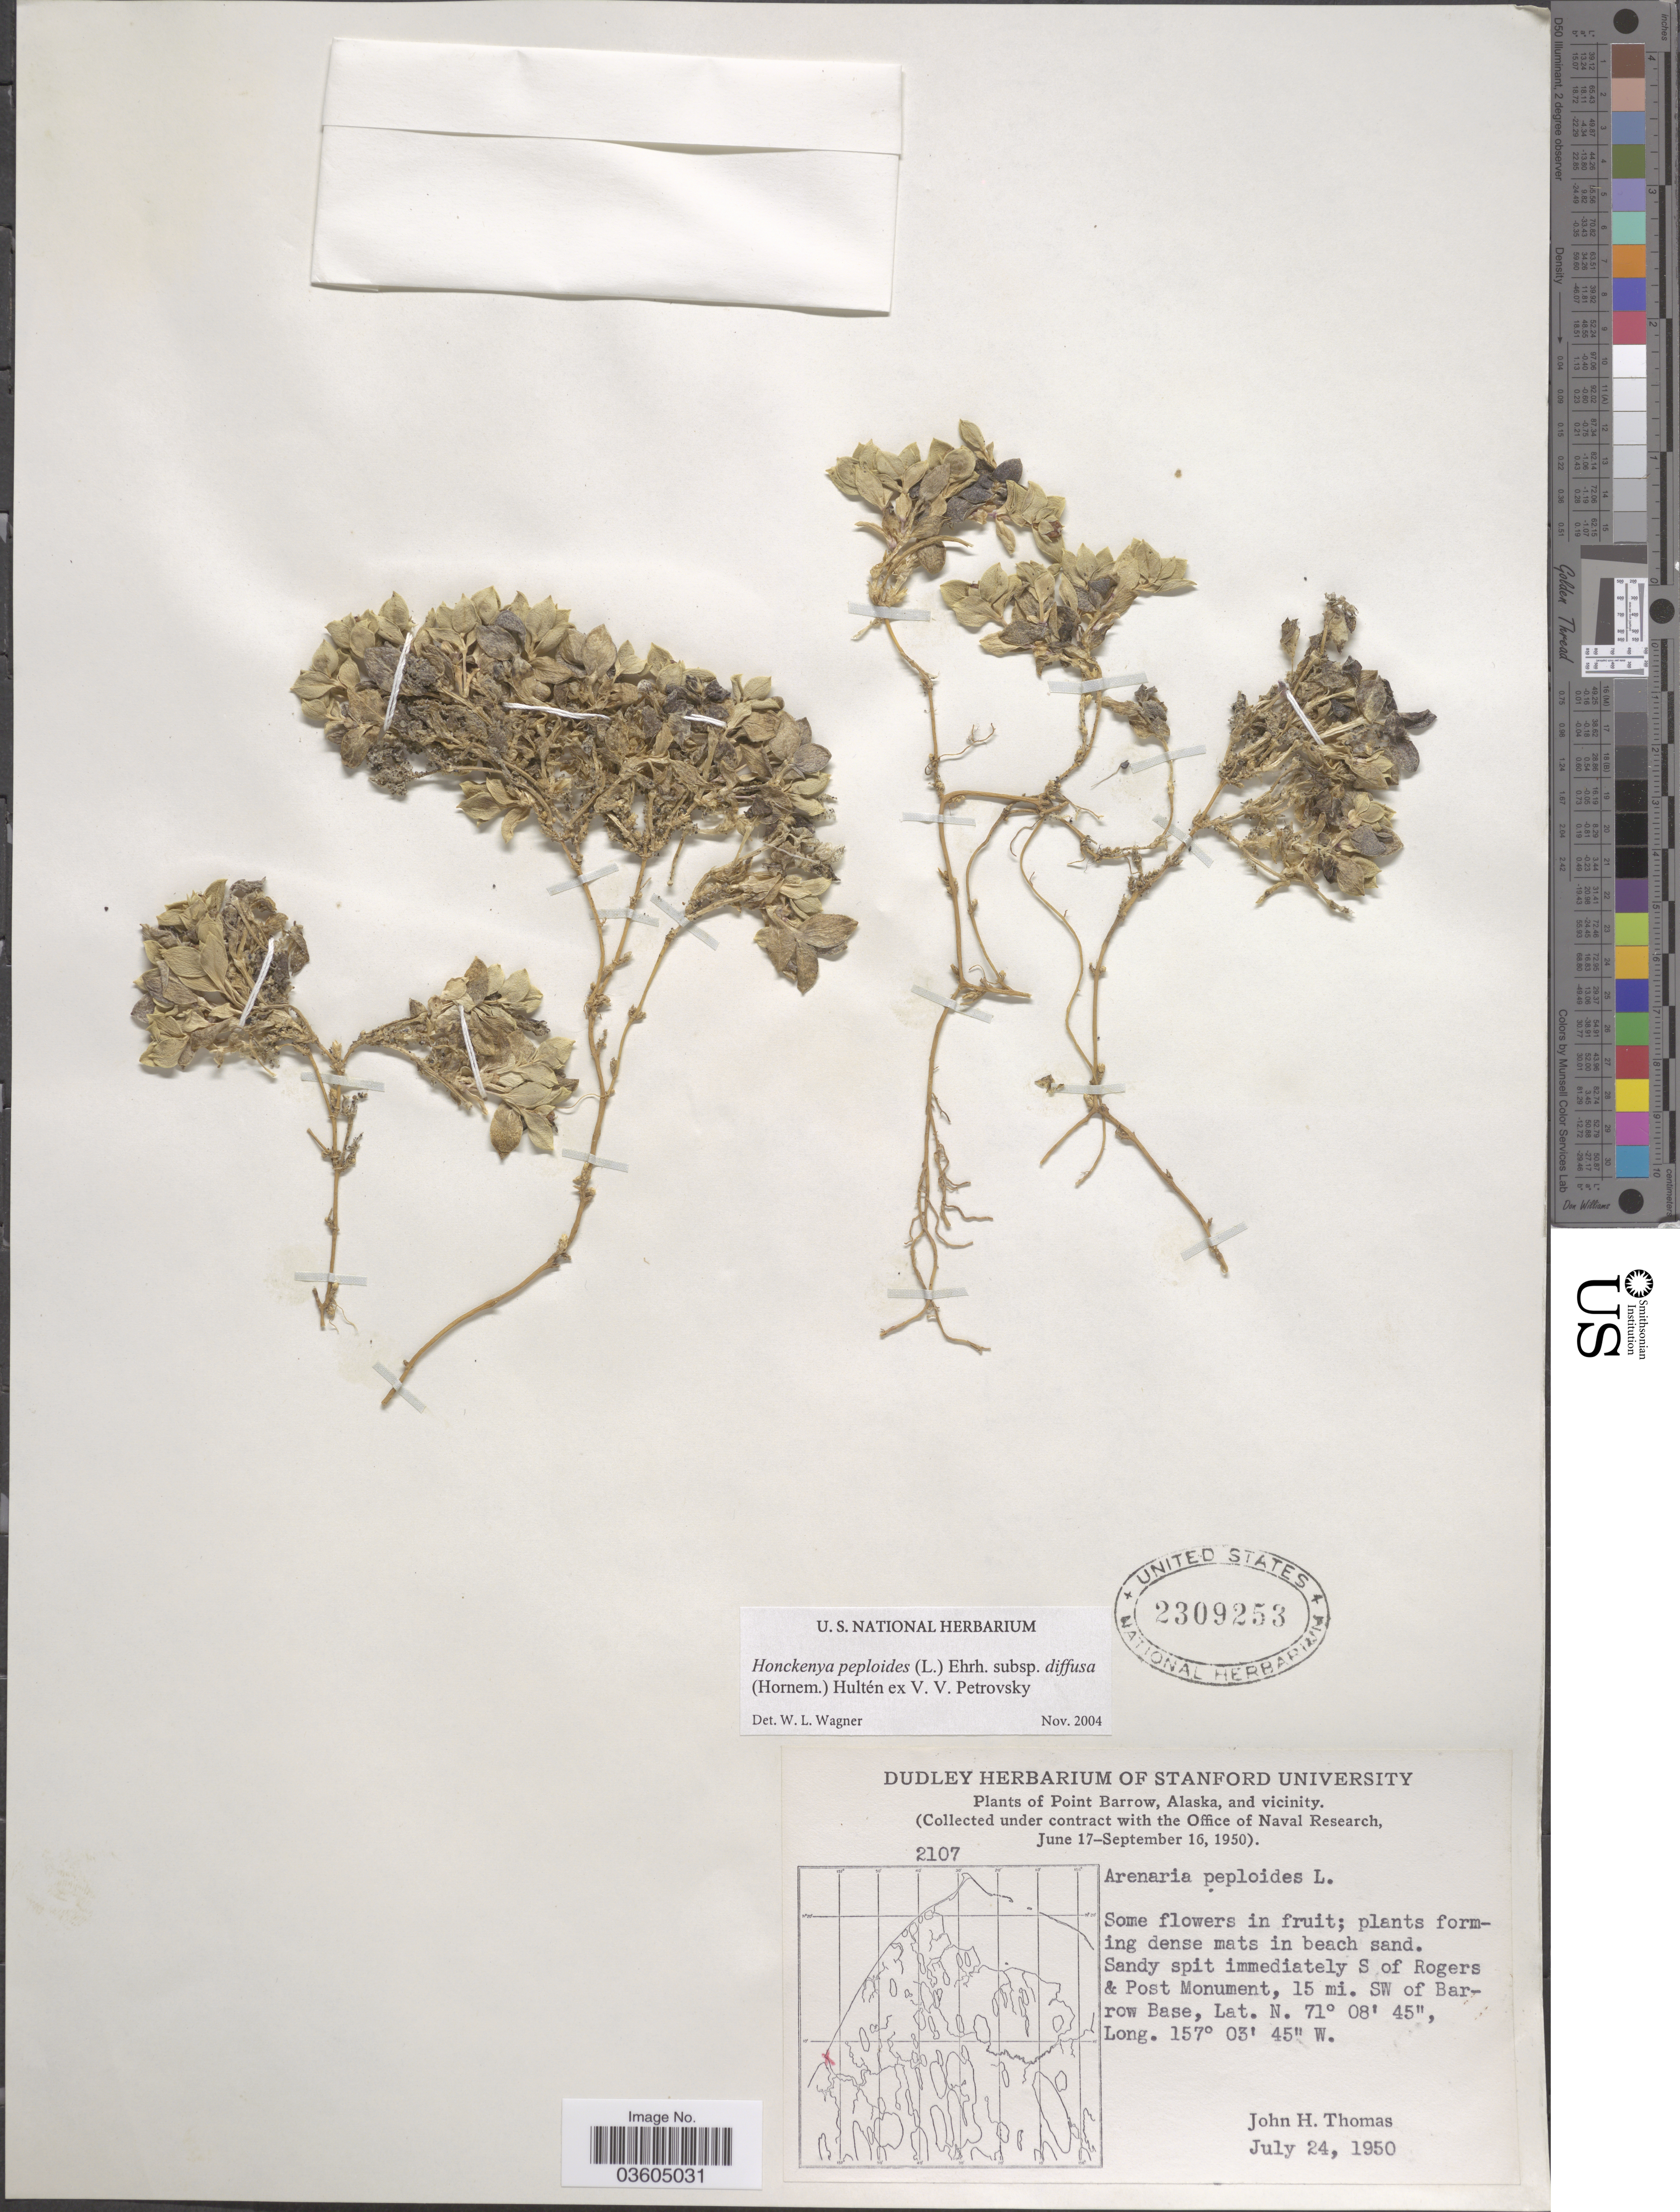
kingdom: Plantae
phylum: Tracheophyta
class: Magnoliopsida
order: Caryophyllales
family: Caryophyllaceae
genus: Honckenya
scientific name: Honckenya peploides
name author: (L.) Ehrh.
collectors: J. H. Thomas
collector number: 2107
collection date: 1950-07-24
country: United States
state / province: Alaska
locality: Point Barrow, and vicinity. Sandy spit immediately S of Rogers & Post Monument, 15 mi. SW of Barrow Base.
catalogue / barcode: US 2309253